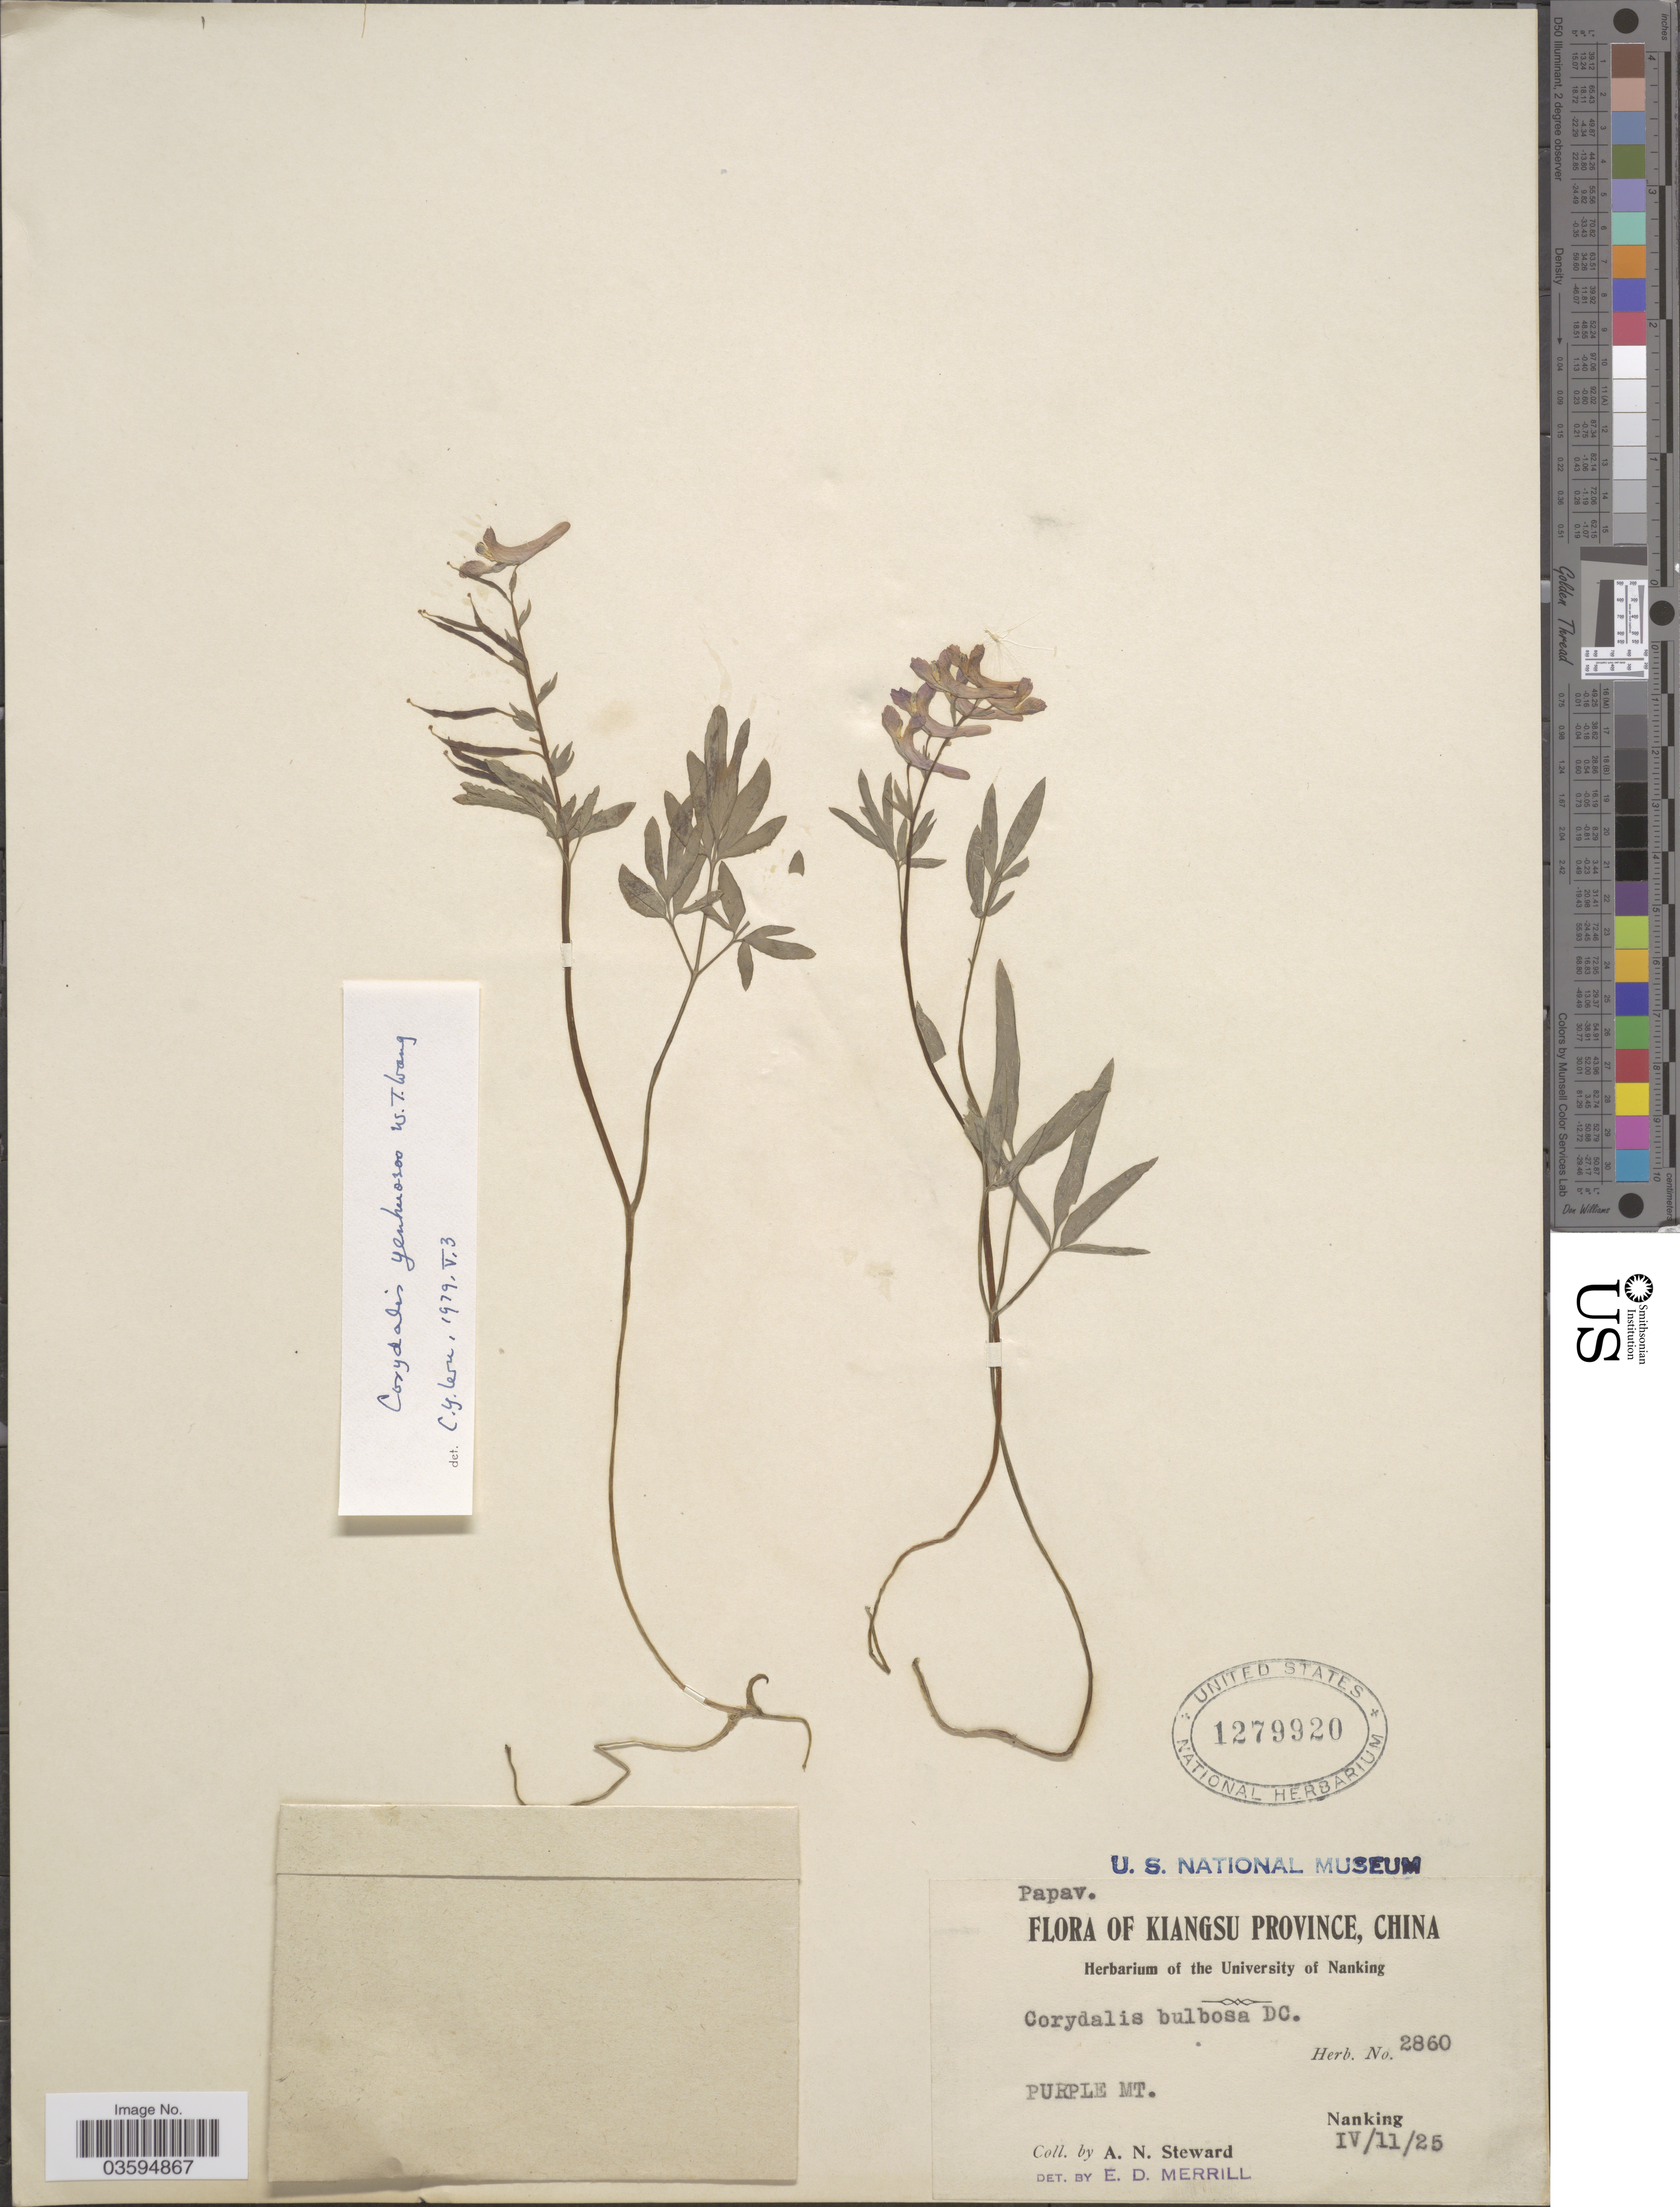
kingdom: Plantae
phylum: Tracheophyta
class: Magnoliopsida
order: Ranunculales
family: Papaveraceae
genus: Corydalis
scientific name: Corydalis solida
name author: (L.) Clairv.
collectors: A. N. Steward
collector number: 2860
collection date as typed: Transcribed d/m/y: 11/4/25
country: China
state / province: Jiangsu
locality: Kiangsu Province. Purple Mt. Nanking.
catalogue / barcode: US 1279920